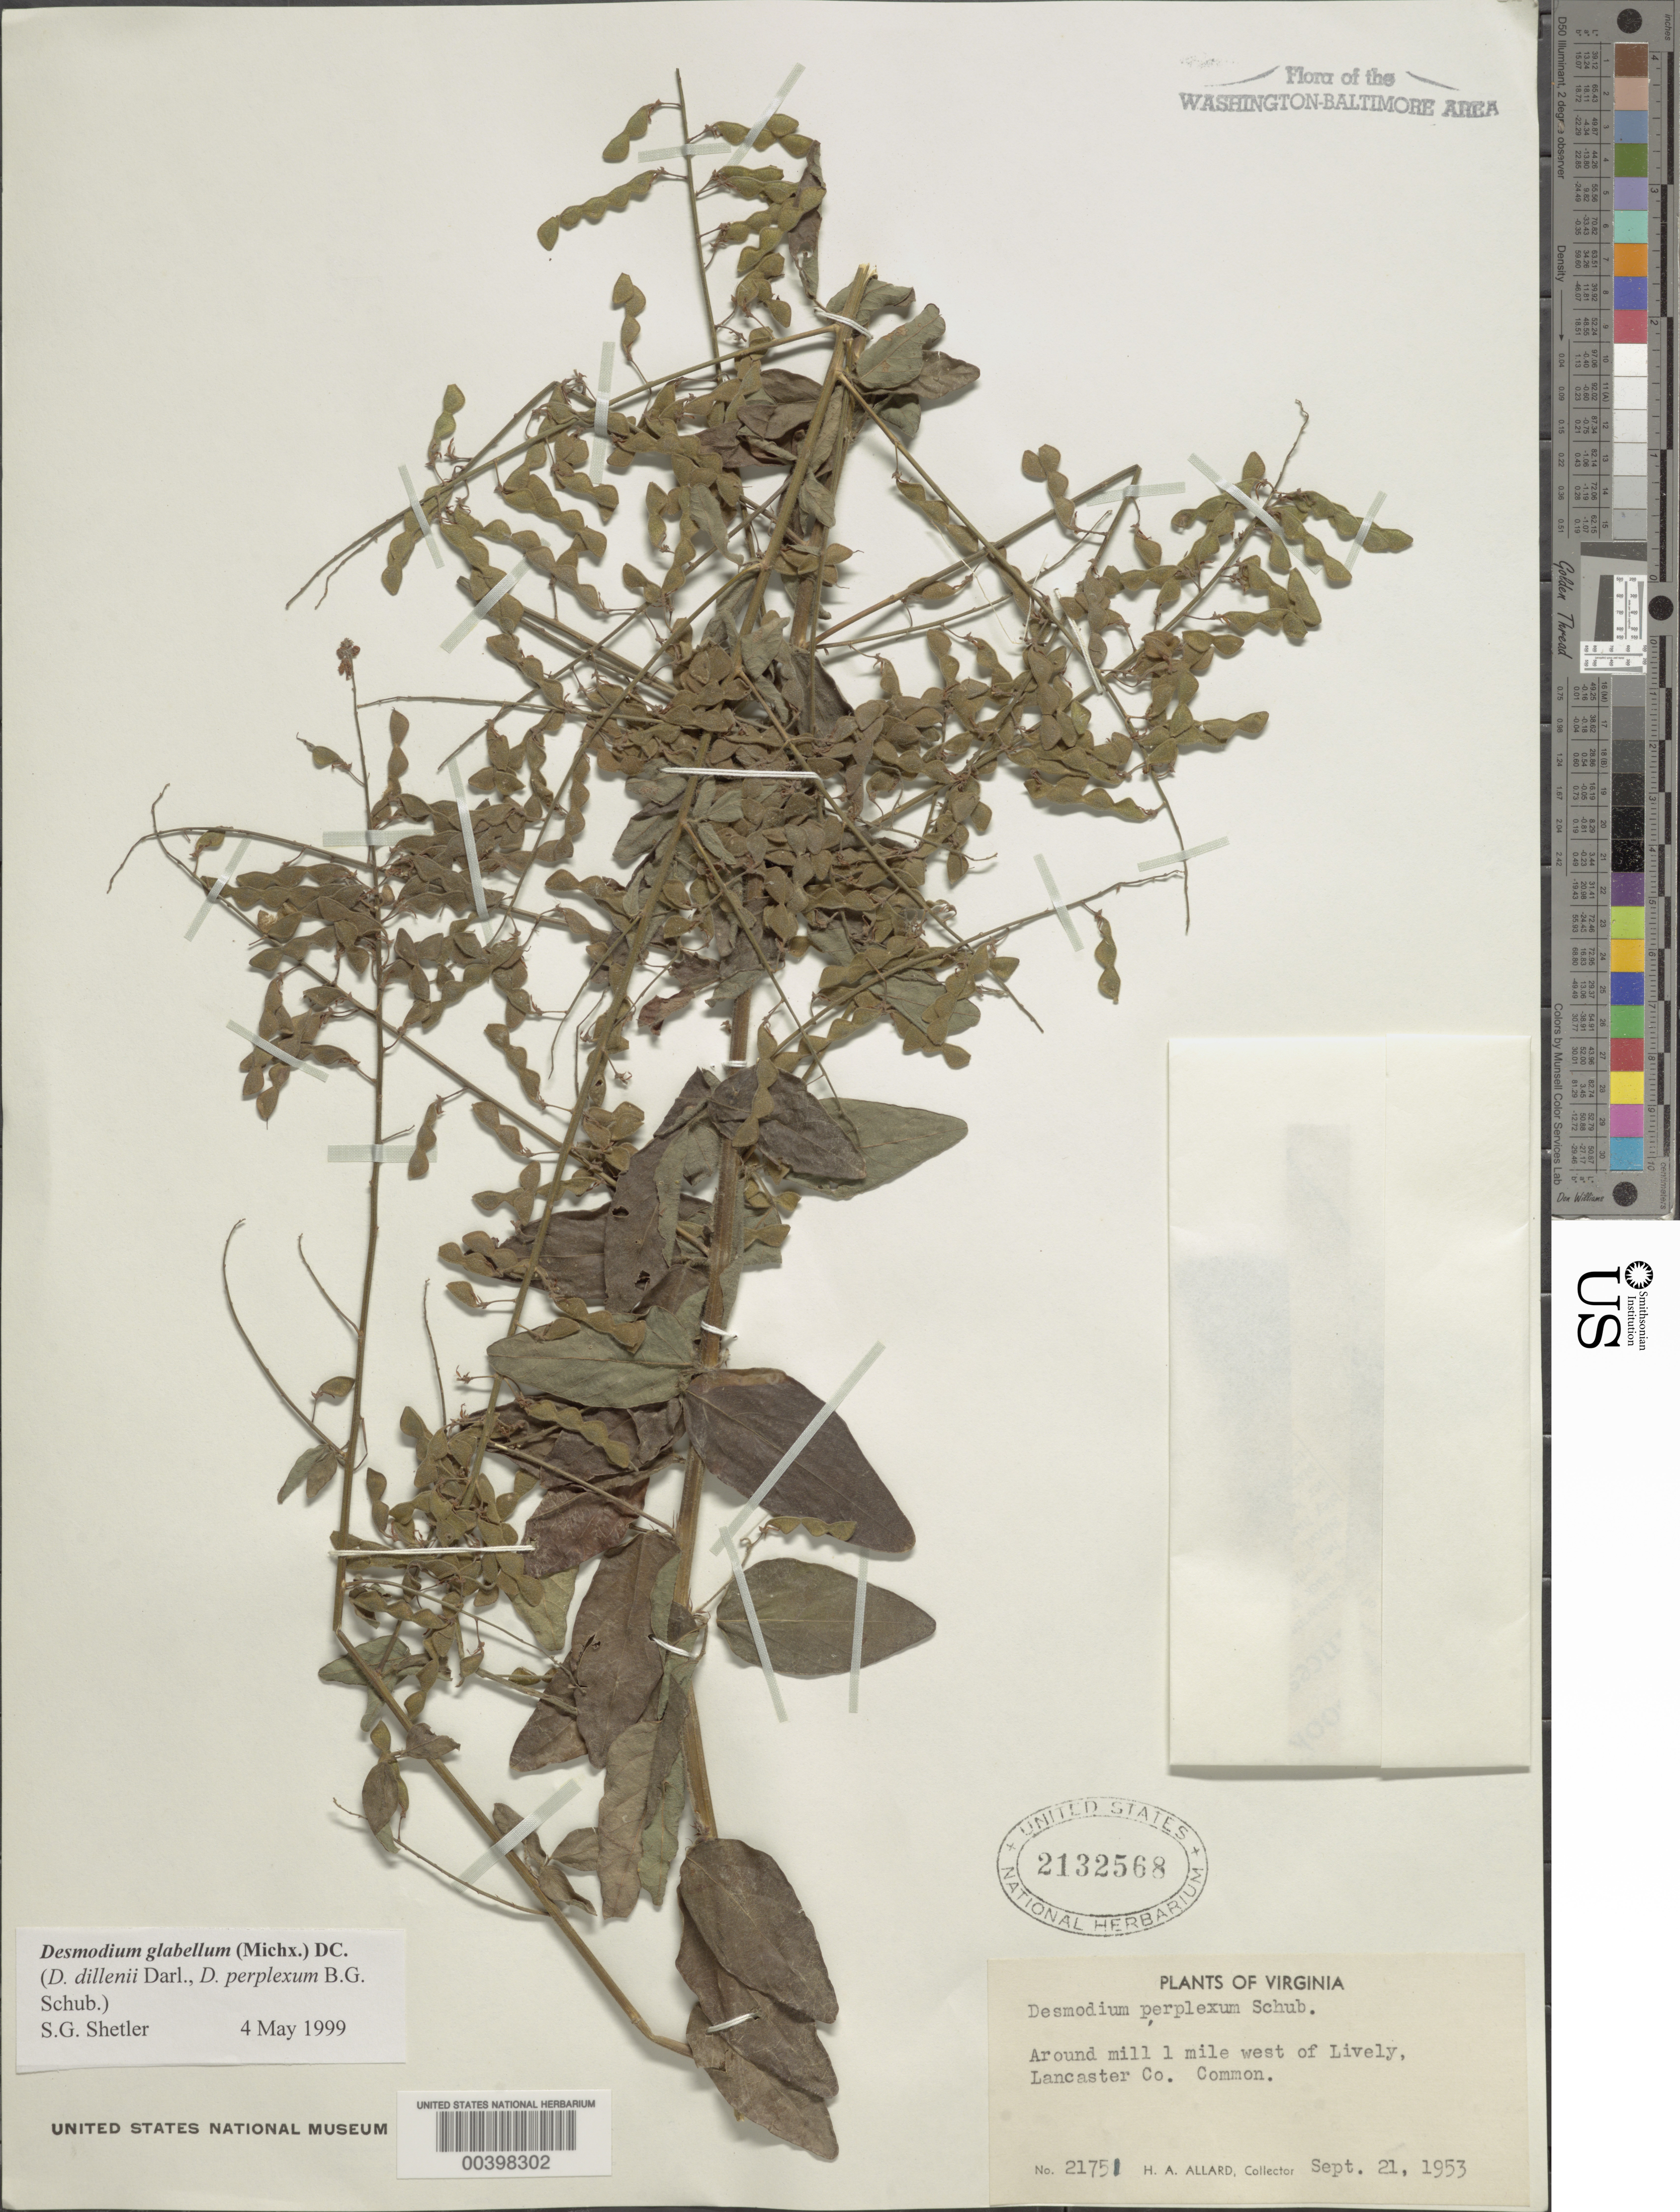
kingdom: Plantae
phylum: Tracheophyta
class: Magnoliopsida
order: Fabales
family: Fabaceae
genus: Desmodium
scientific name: Desmodium glabellum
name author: (Michx.) DC.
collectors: H. A. Allard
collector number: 21751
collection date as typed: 21 Sep 1953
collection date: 1953-09-21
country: United States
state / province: Virginia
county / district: Lancaster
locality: West of Lively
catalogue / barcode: US 2132568